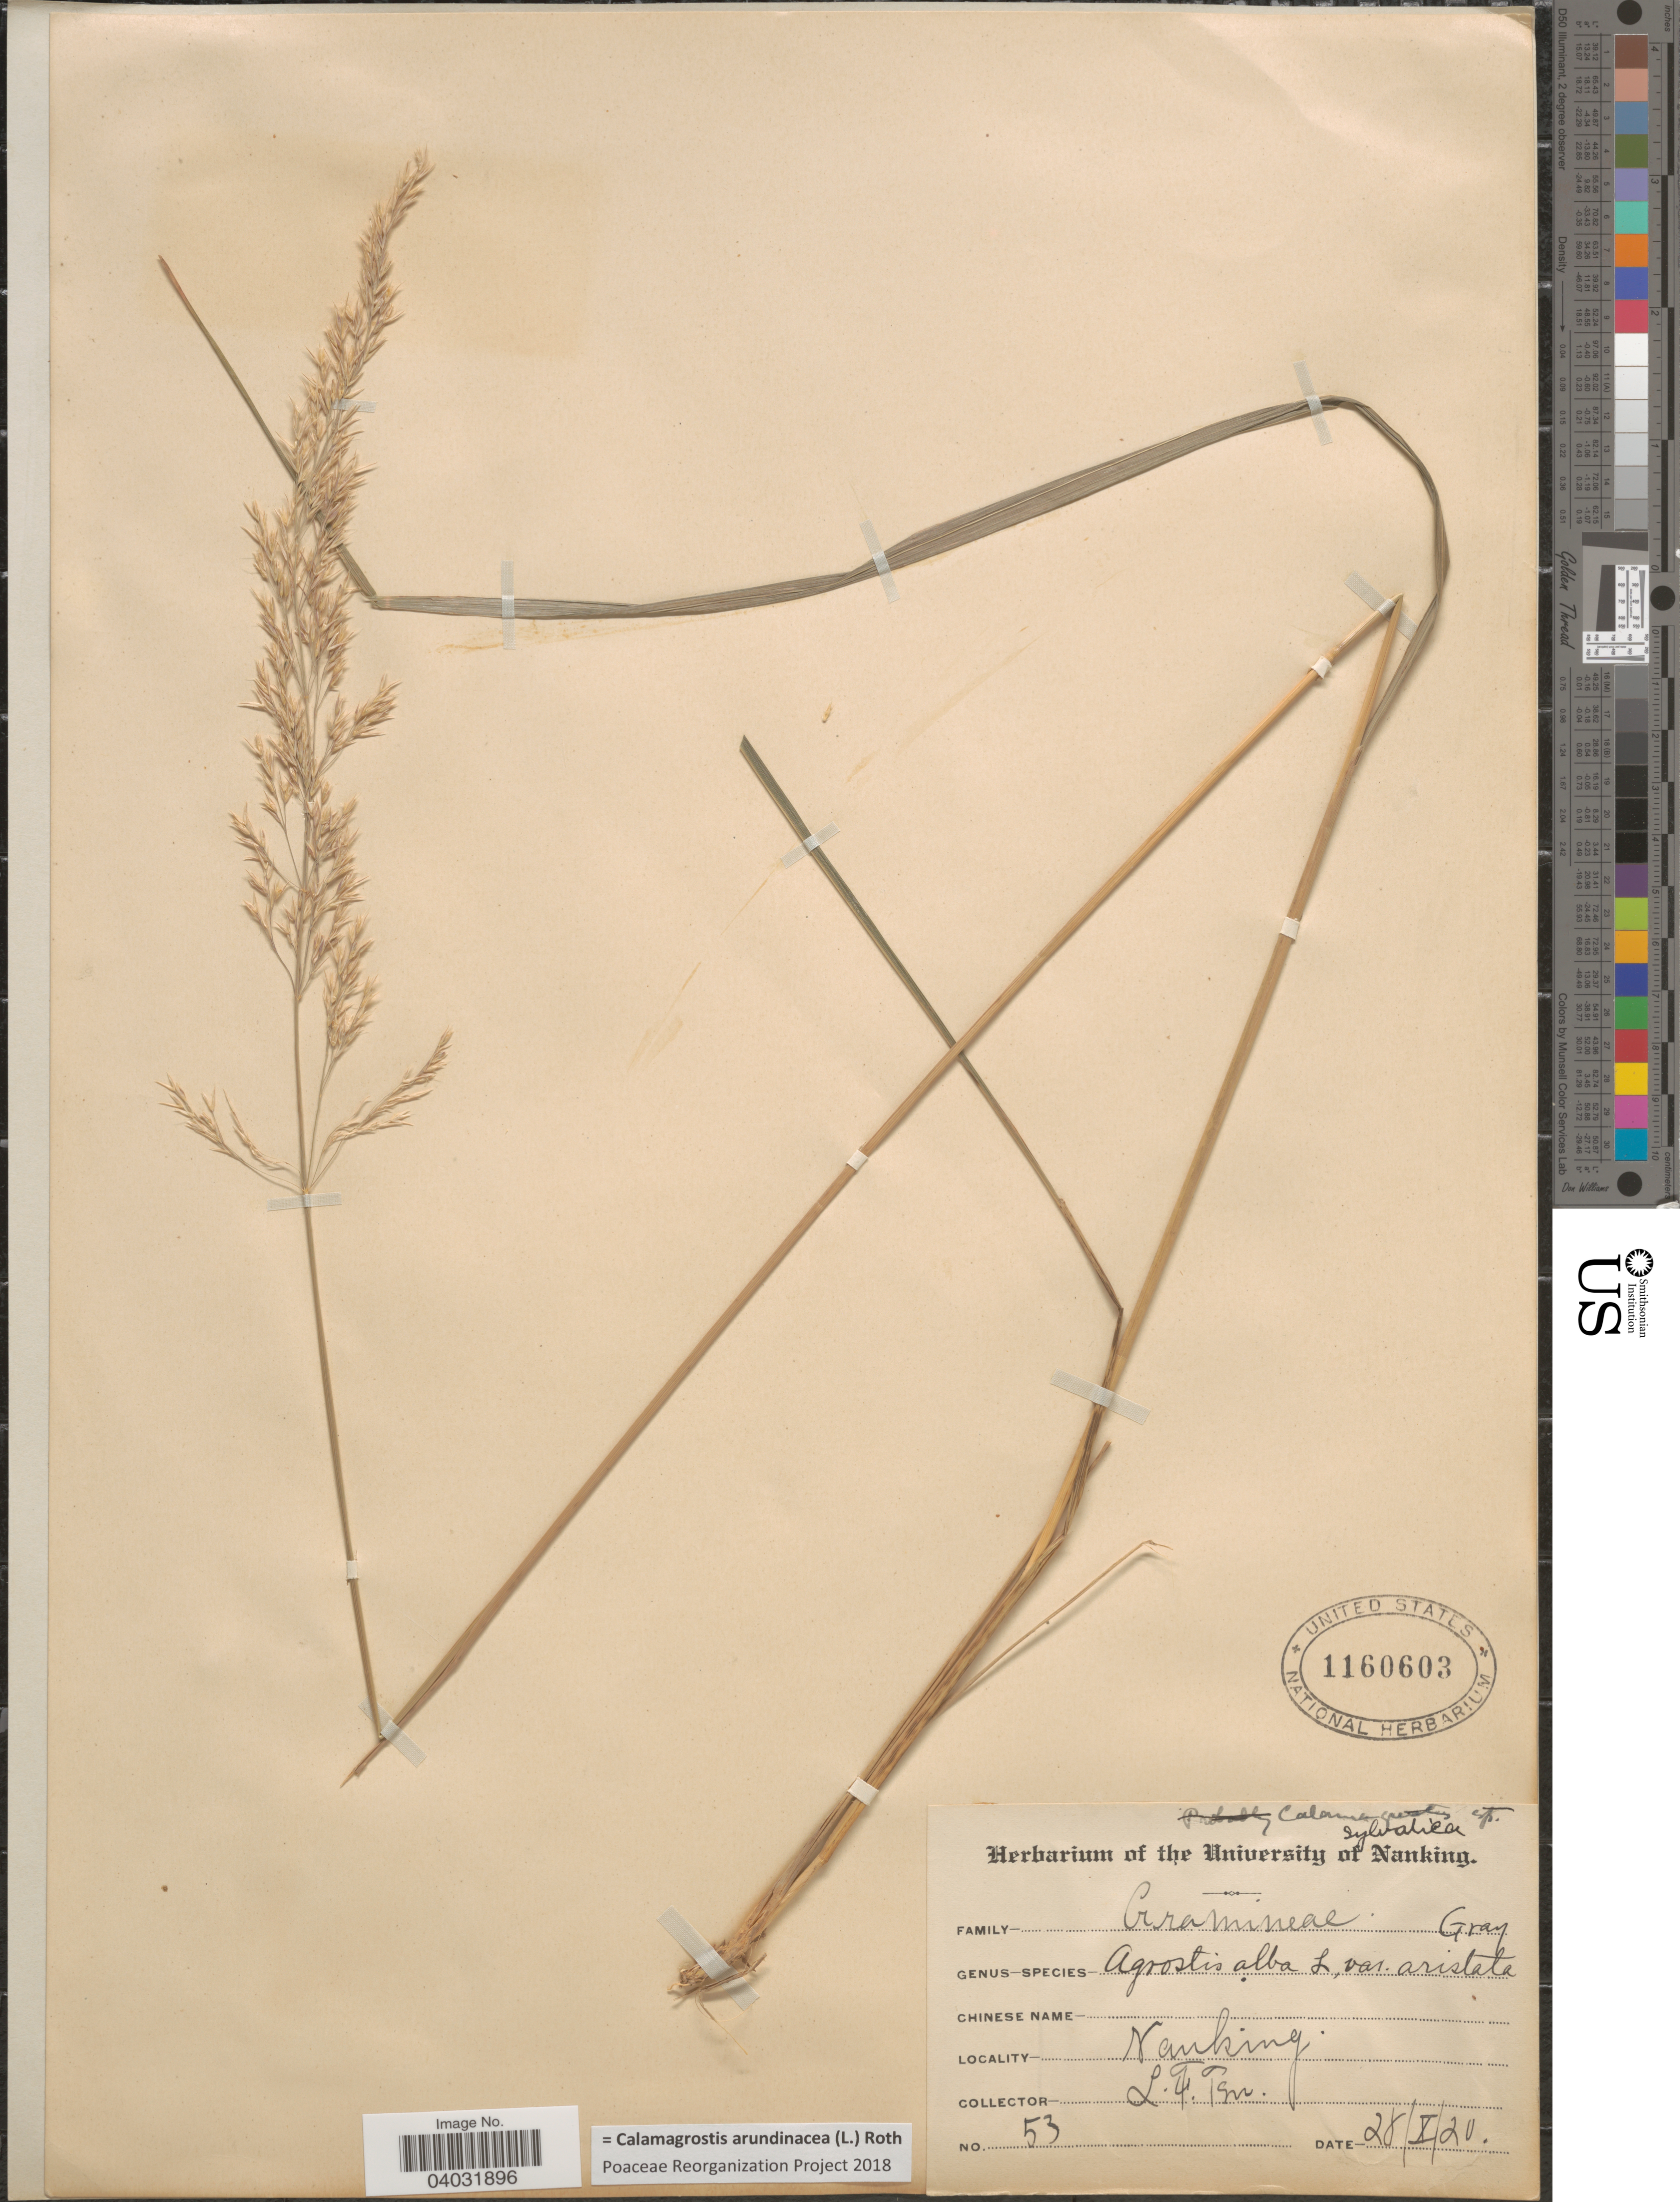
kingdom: Plantae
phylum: Tracheophyta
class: Liliopsida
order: Poales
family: Poaceae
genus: Calamagrostis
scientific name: Calamagrostis arundinacea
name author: (L.) Roth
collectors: L. Tsu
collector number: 53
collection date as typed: Transcribed d/m/y: 28/10/20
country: China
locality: Nanking.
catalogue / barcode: US 1160603